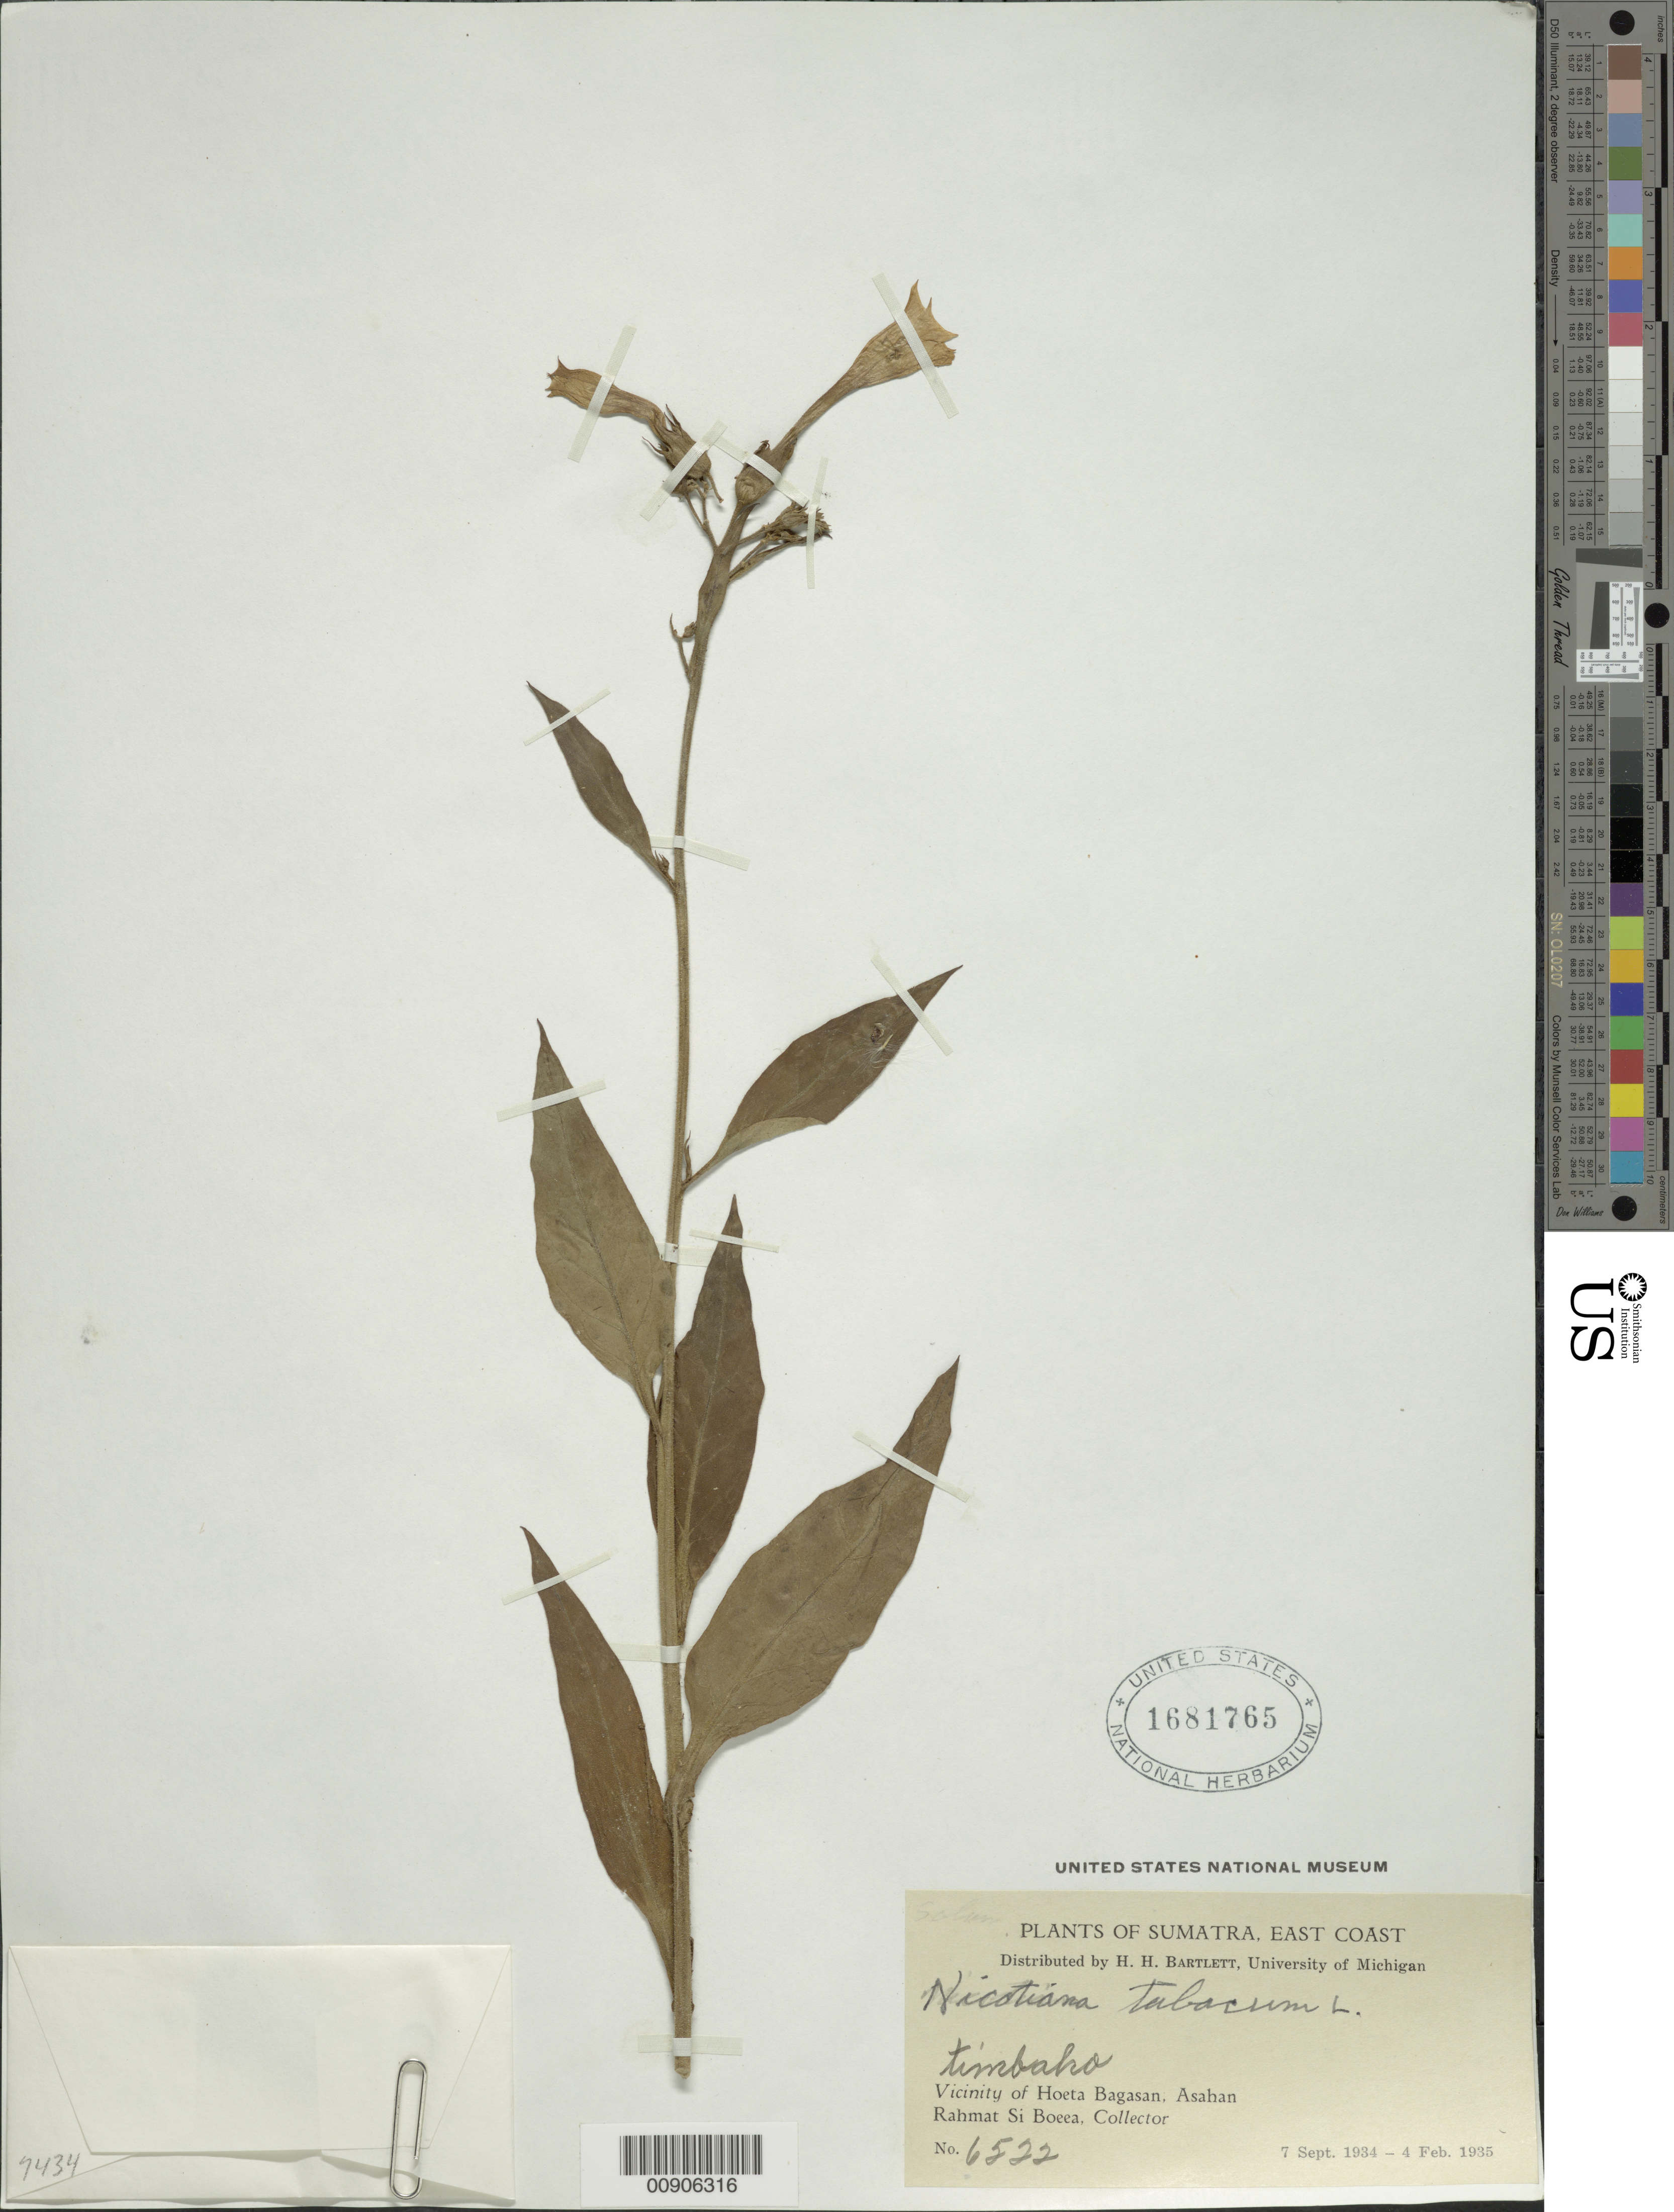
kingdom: Plantae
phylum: Tracheophyta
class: Magnoliopsida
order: Solanales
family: Solanaceae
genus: Nicotiana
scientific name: Nicotiana tabacum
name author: L.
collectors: Rahmat Si Boeea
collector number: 6522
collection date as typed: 07 Sep 1934 to 04 Feb 1935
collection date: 1934-09-07/1935-02-04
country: Indonesia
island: Sumatra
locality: Vicinity of Hoeta Bagasan, Asahan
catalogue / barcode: US 1681765